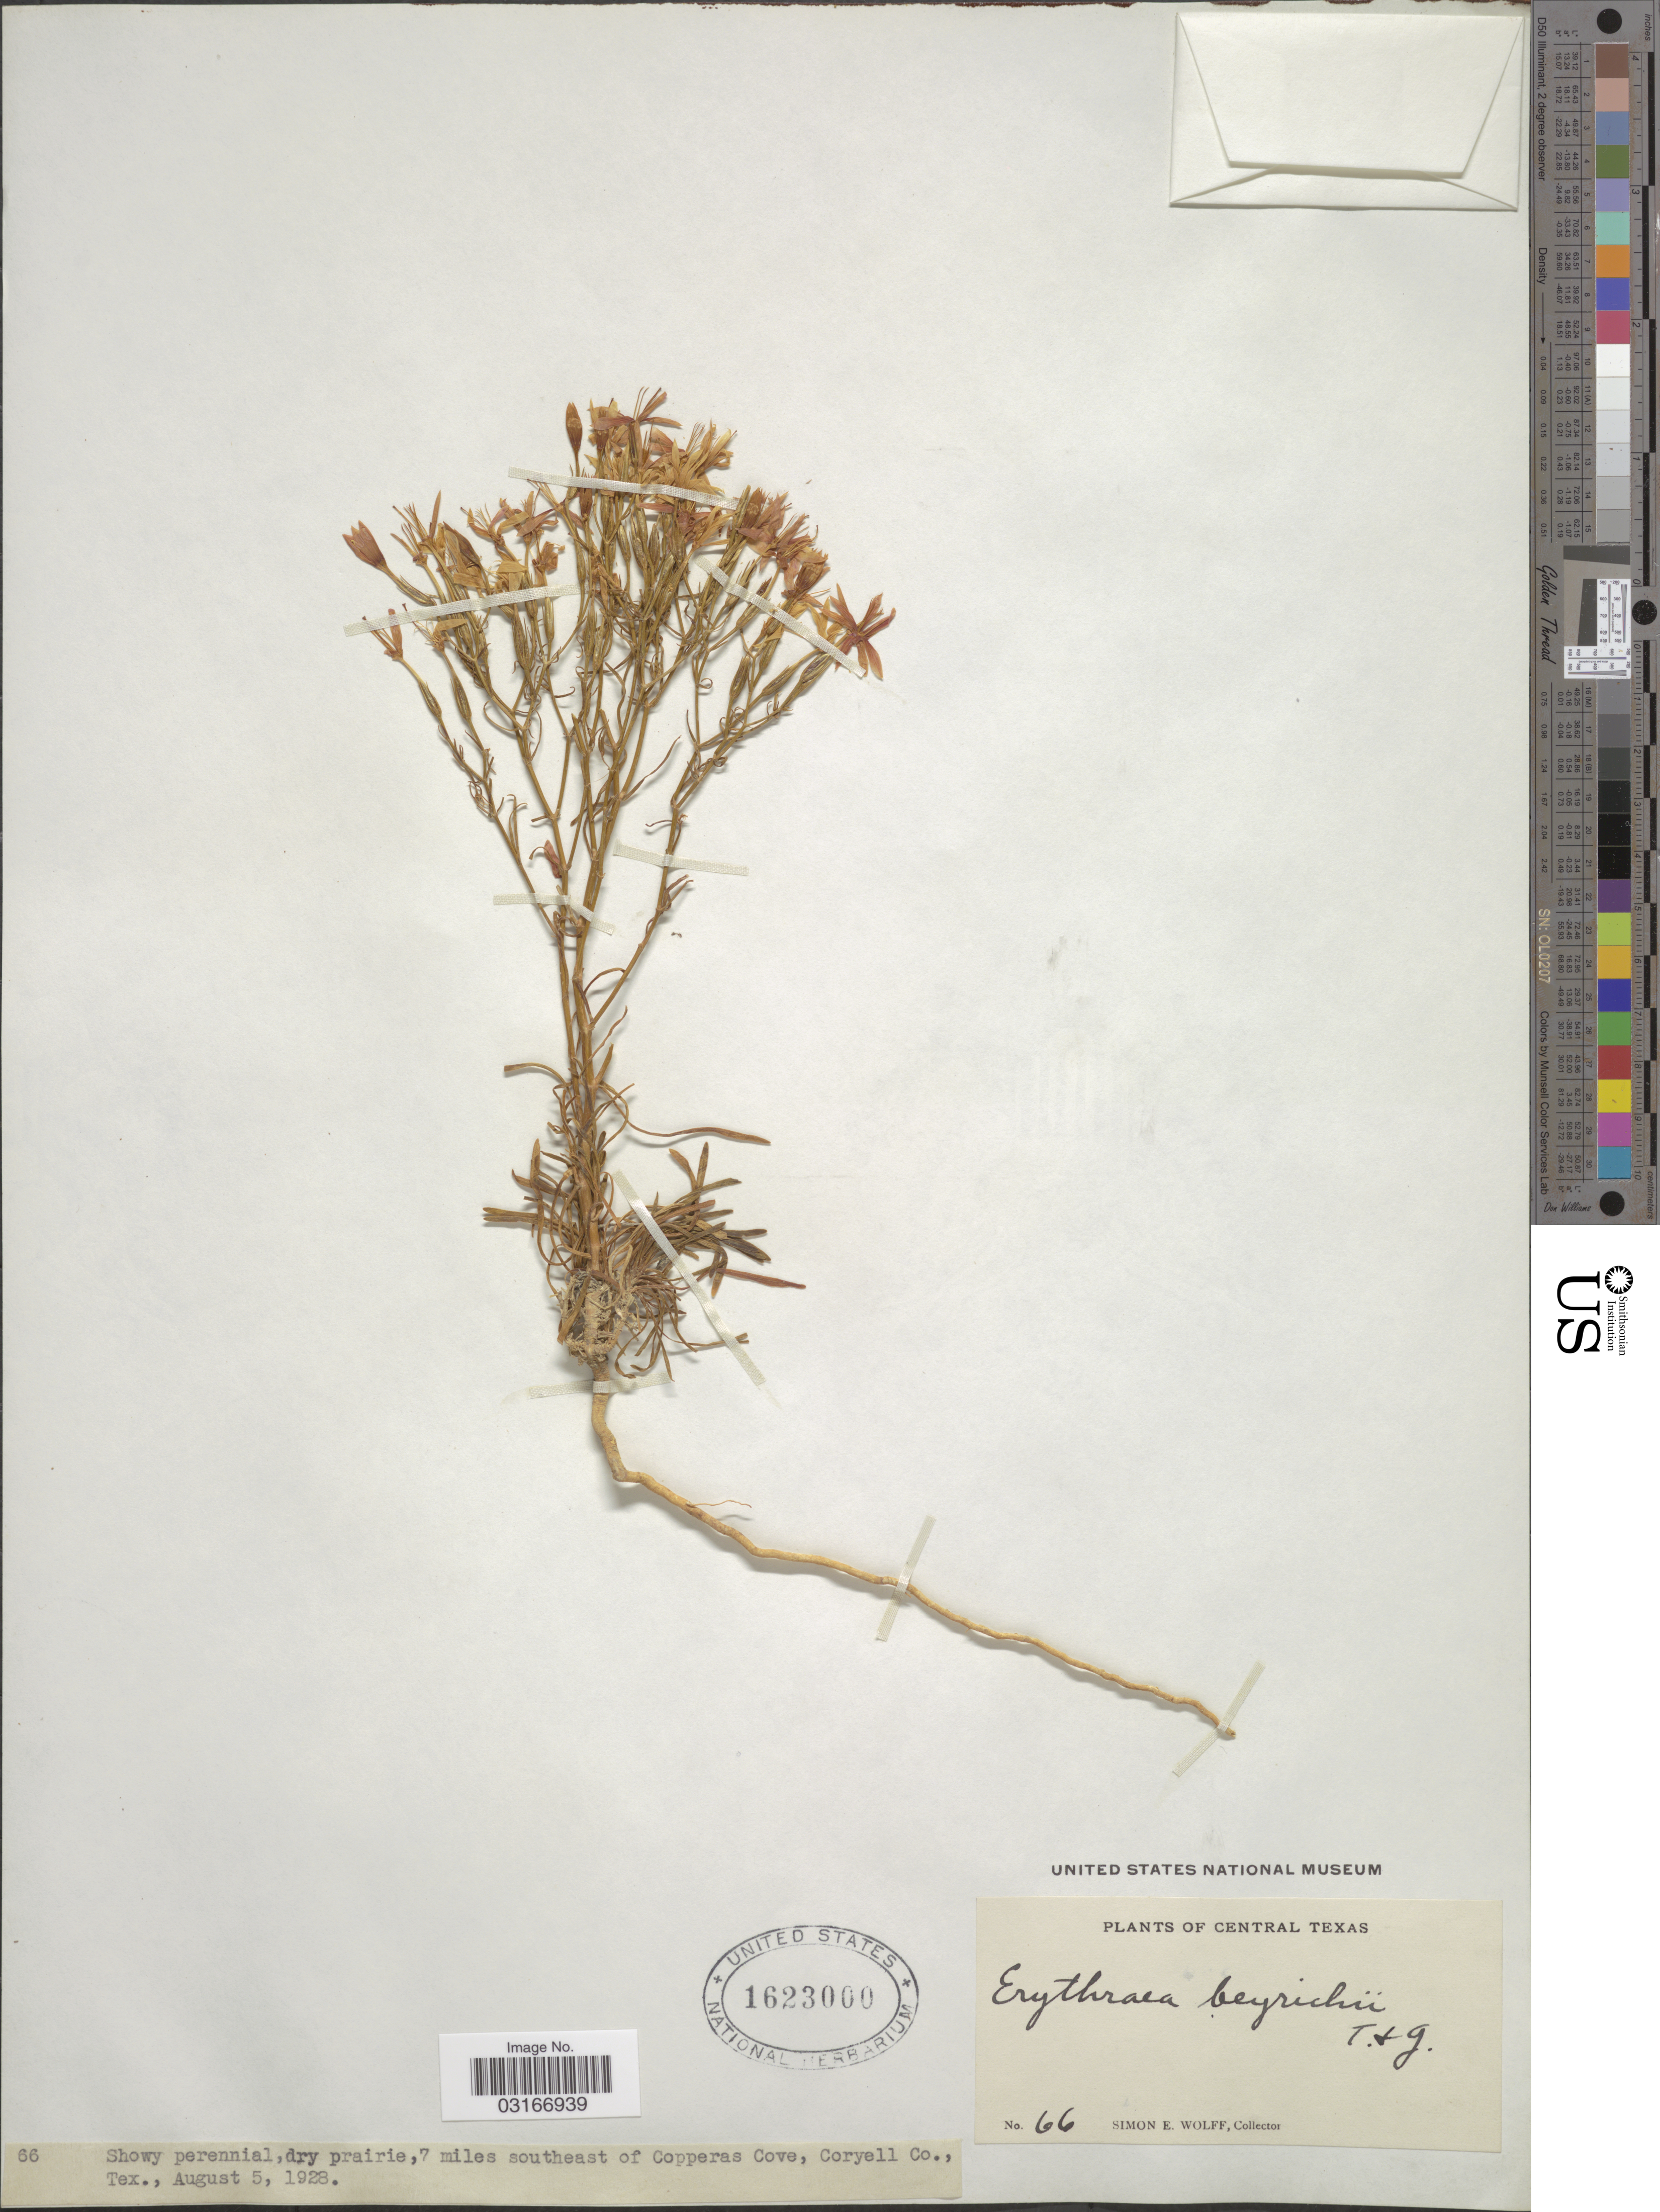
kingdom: Plantae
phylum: Tracheophyta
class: Magnoliopsida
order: Gentianales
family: Gentianaceae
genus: Centaurium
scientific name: Centaurium beyrichii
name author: (Torr.) B.L. Rob.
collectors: S. E. Wolff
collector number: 66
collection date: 1928-08-05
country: United States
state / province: Texas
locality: Central Texas, 7 miles southeast of Copperas Cove, Coryell Co.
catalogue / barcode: US 1623000